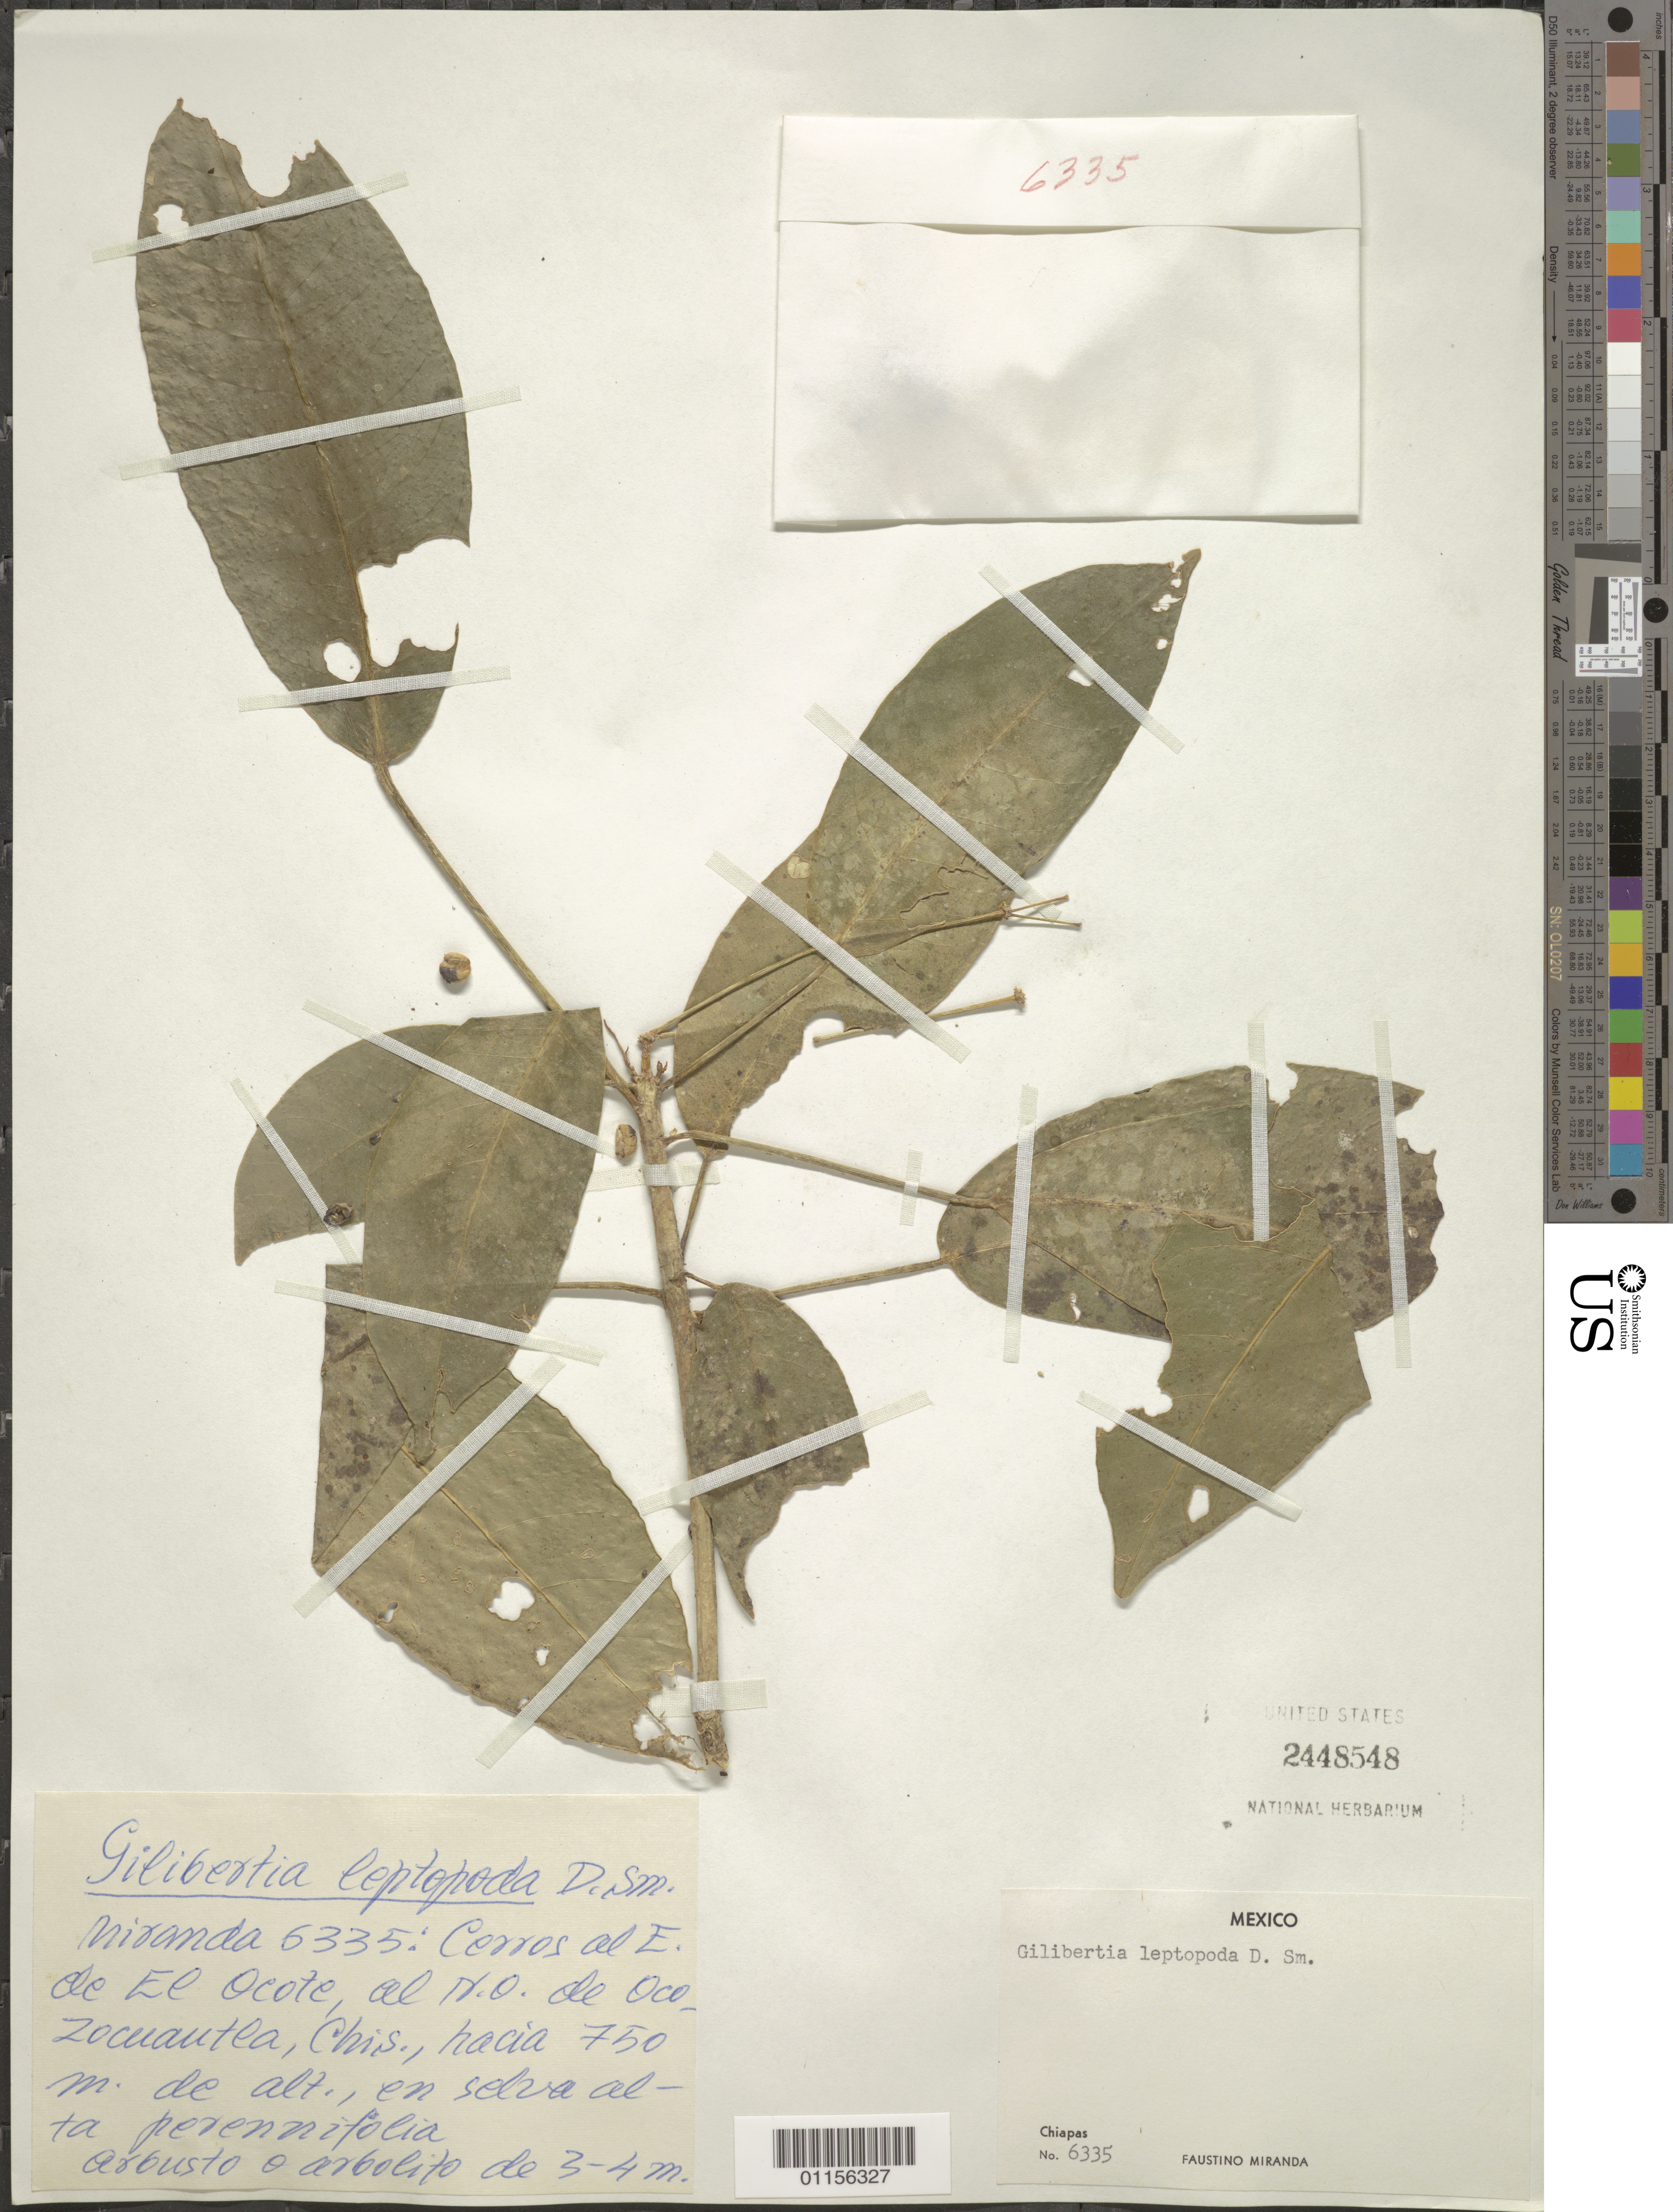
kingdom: Plantae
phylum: Tracheophyta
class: Magnoliopsida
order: Apiales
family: Araliaceae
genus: Dendropanax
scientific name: Dendropanax leptopodus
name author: (Donn. Sm.) A.C. Sm.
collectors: F. Miranda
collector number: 6335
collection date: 1950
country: Mexico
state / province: Chiapas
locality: NW of Ocozocoautla.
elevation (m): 750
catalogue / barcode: US 2448548